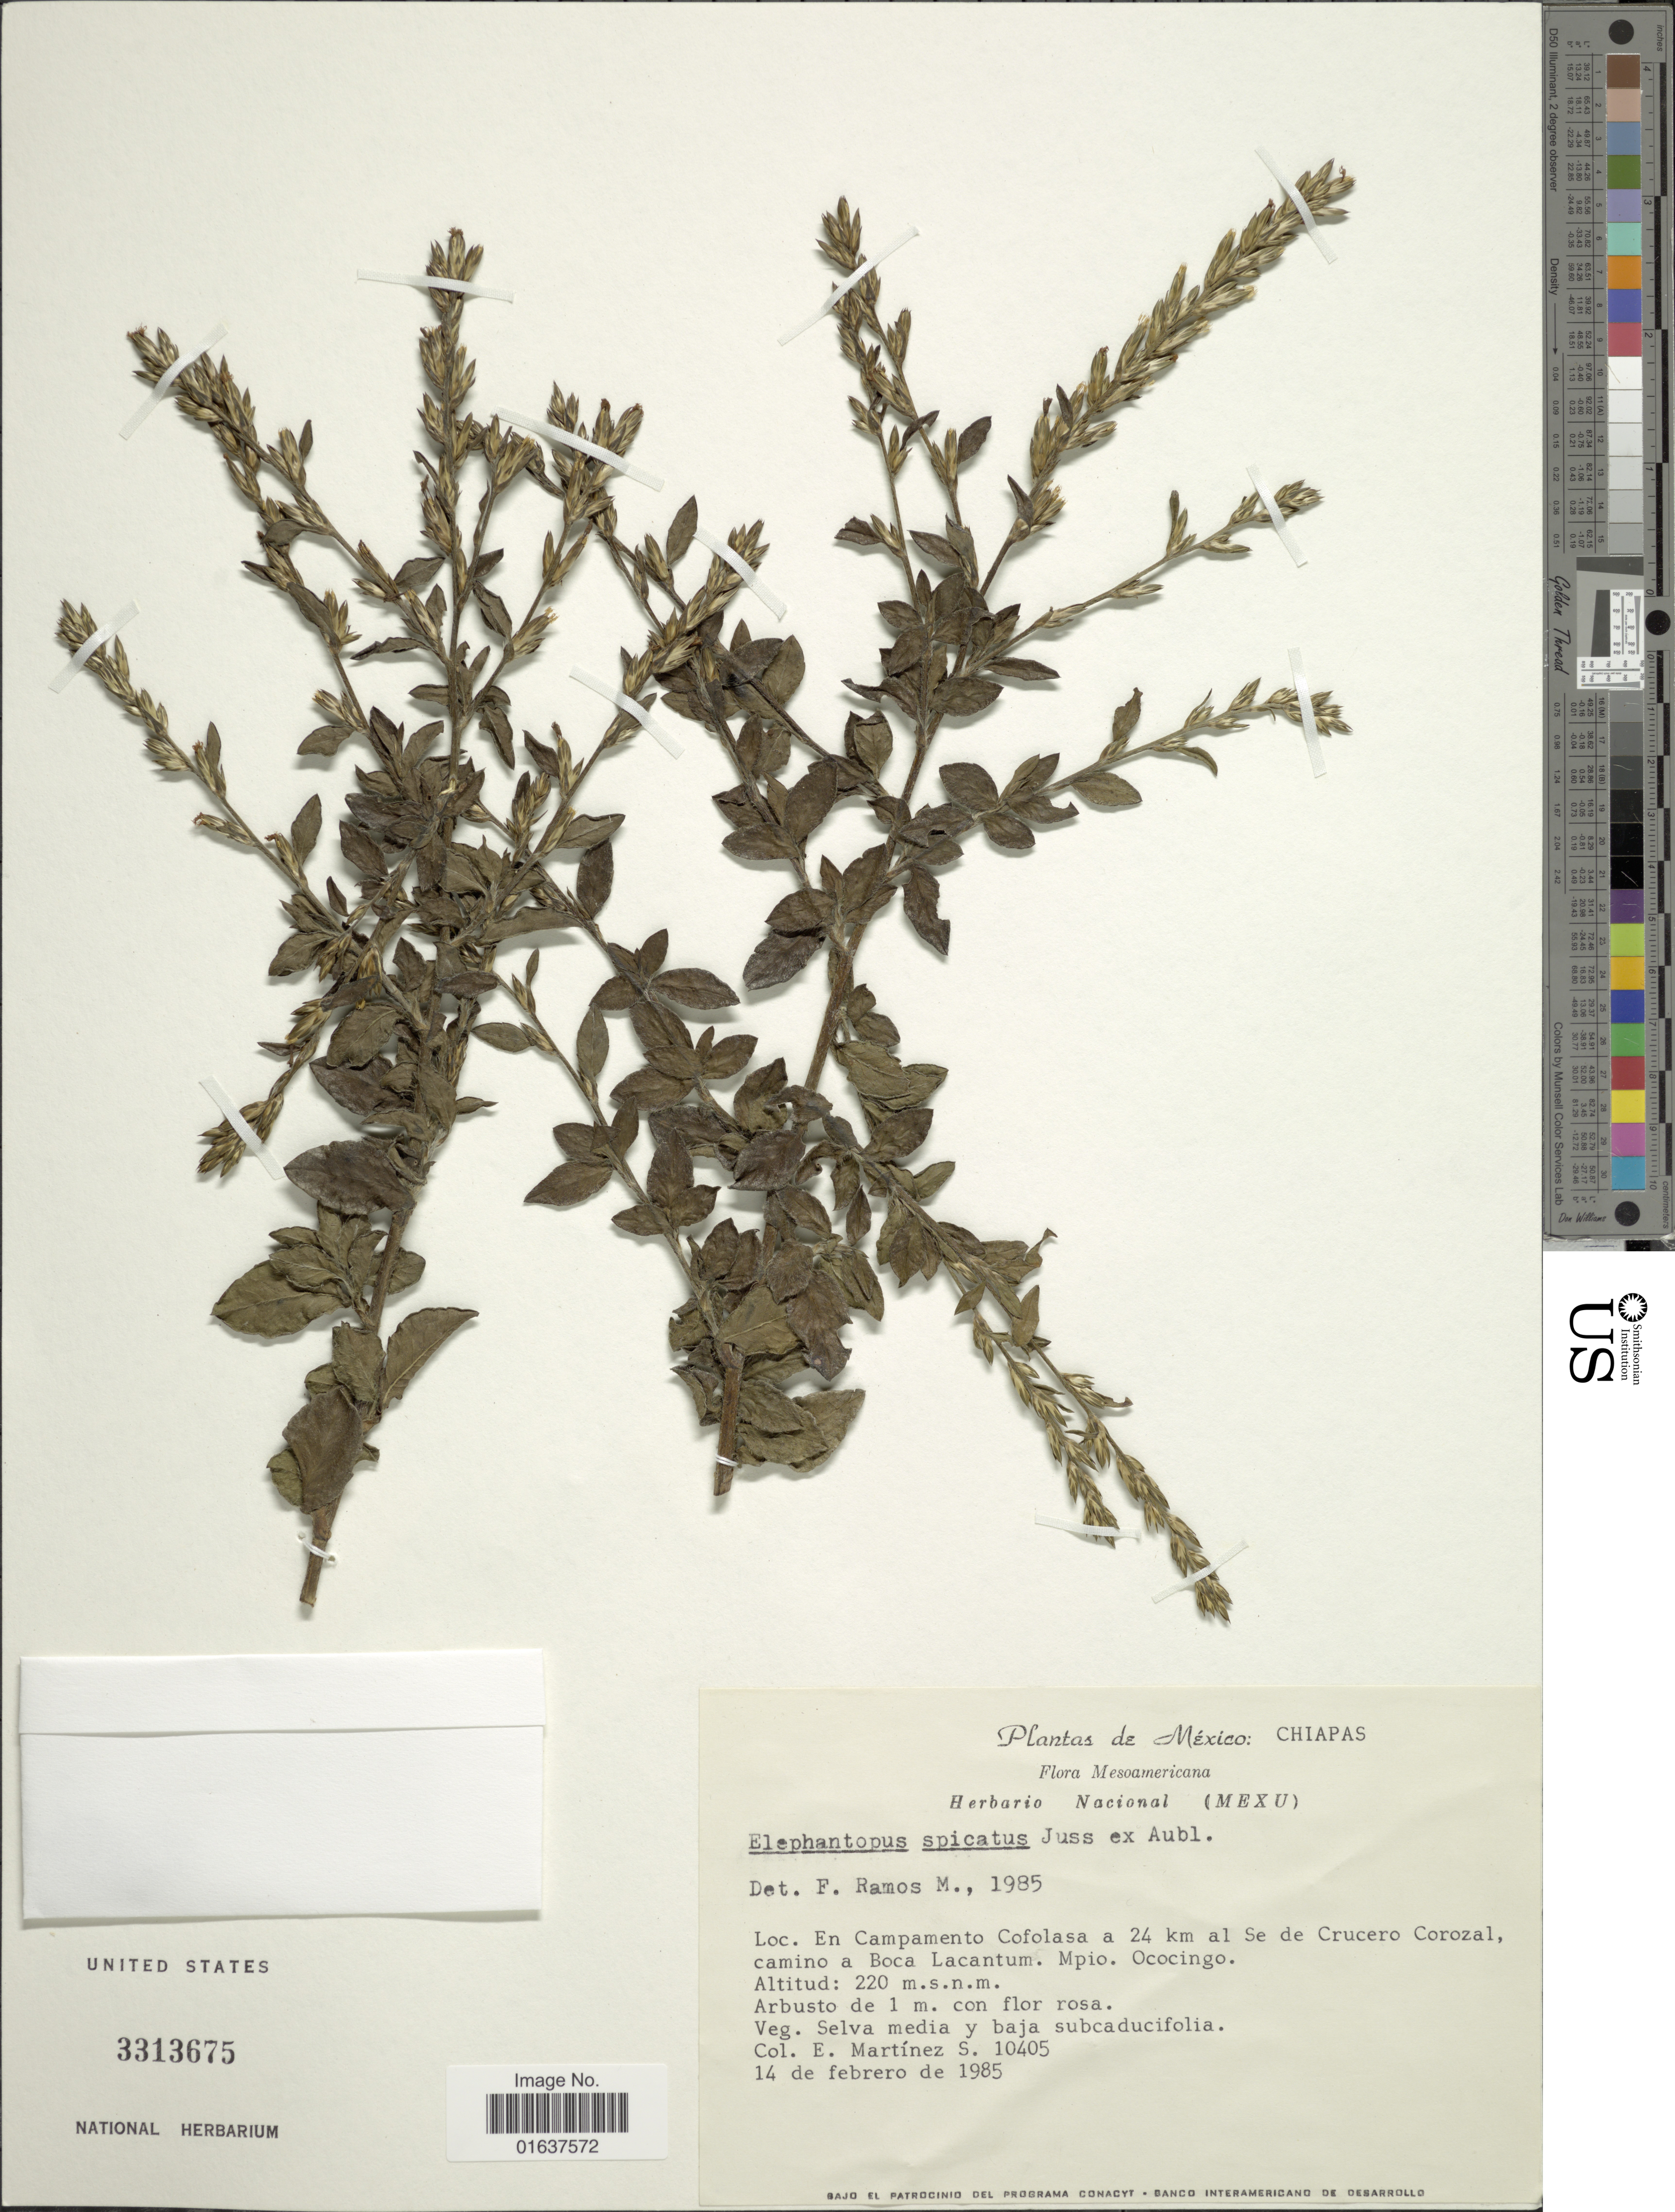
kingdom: Plantae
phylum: Tracheophyta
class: Magnoliopsida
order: Asterales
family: Asteraceae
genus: Pseudelephantopus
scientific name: Pseudelephantopus spicatus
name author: (Juss. ex Aubl.) C.F. Baker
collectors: E. M. Martínez S.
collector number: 10405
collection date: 1985-02-14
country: Mexico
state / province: Chiapas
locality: En Campamento Cofolasa a 24 km al Se de Crucero Corozal, camino a Bova lLacantum. Mpio. Ococingo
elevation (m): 220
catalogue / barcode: US 3313675